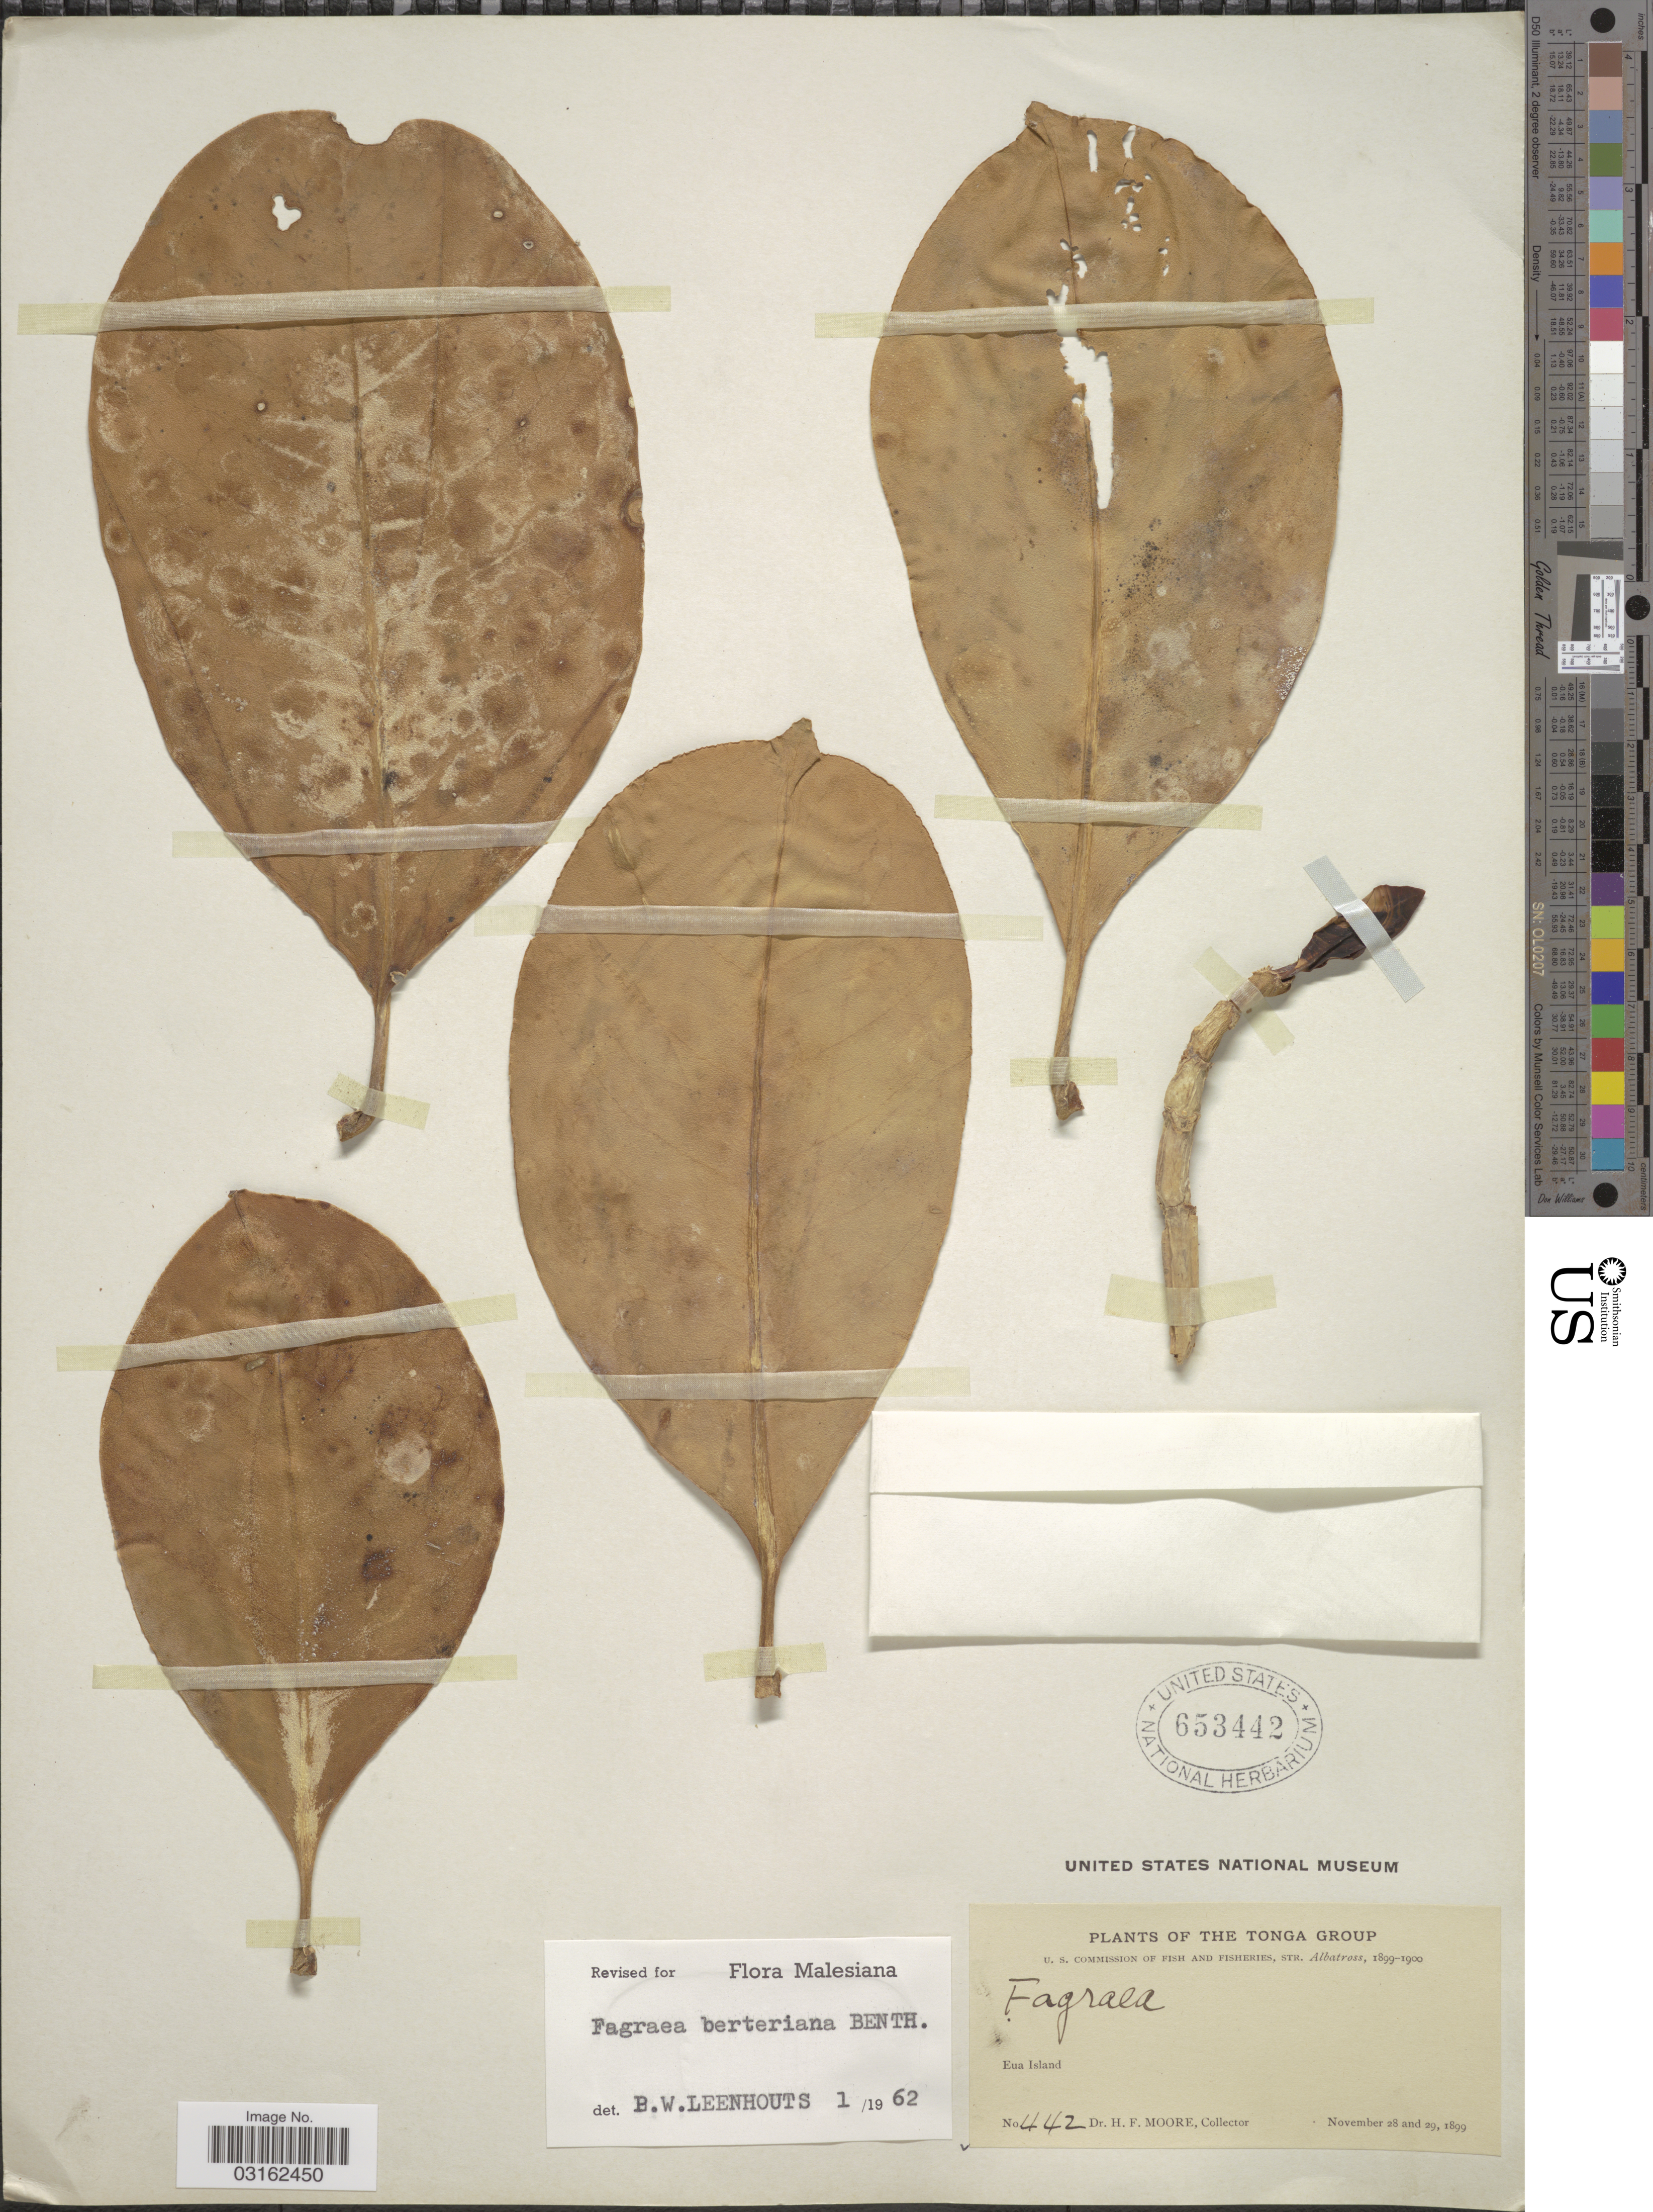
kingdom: Plantae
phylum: Tracheophyta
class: Magnoliopsida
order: Gentianales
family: Gentianaceae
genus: Fagraea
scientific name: Fagraea berteroana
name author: A. Gray ex Benth.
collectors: H. F. Moore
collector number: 442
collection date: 1899-11-28/1899-11-29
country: Tonga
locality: The Tonga Group. Eua Island.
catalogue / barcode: US 653442